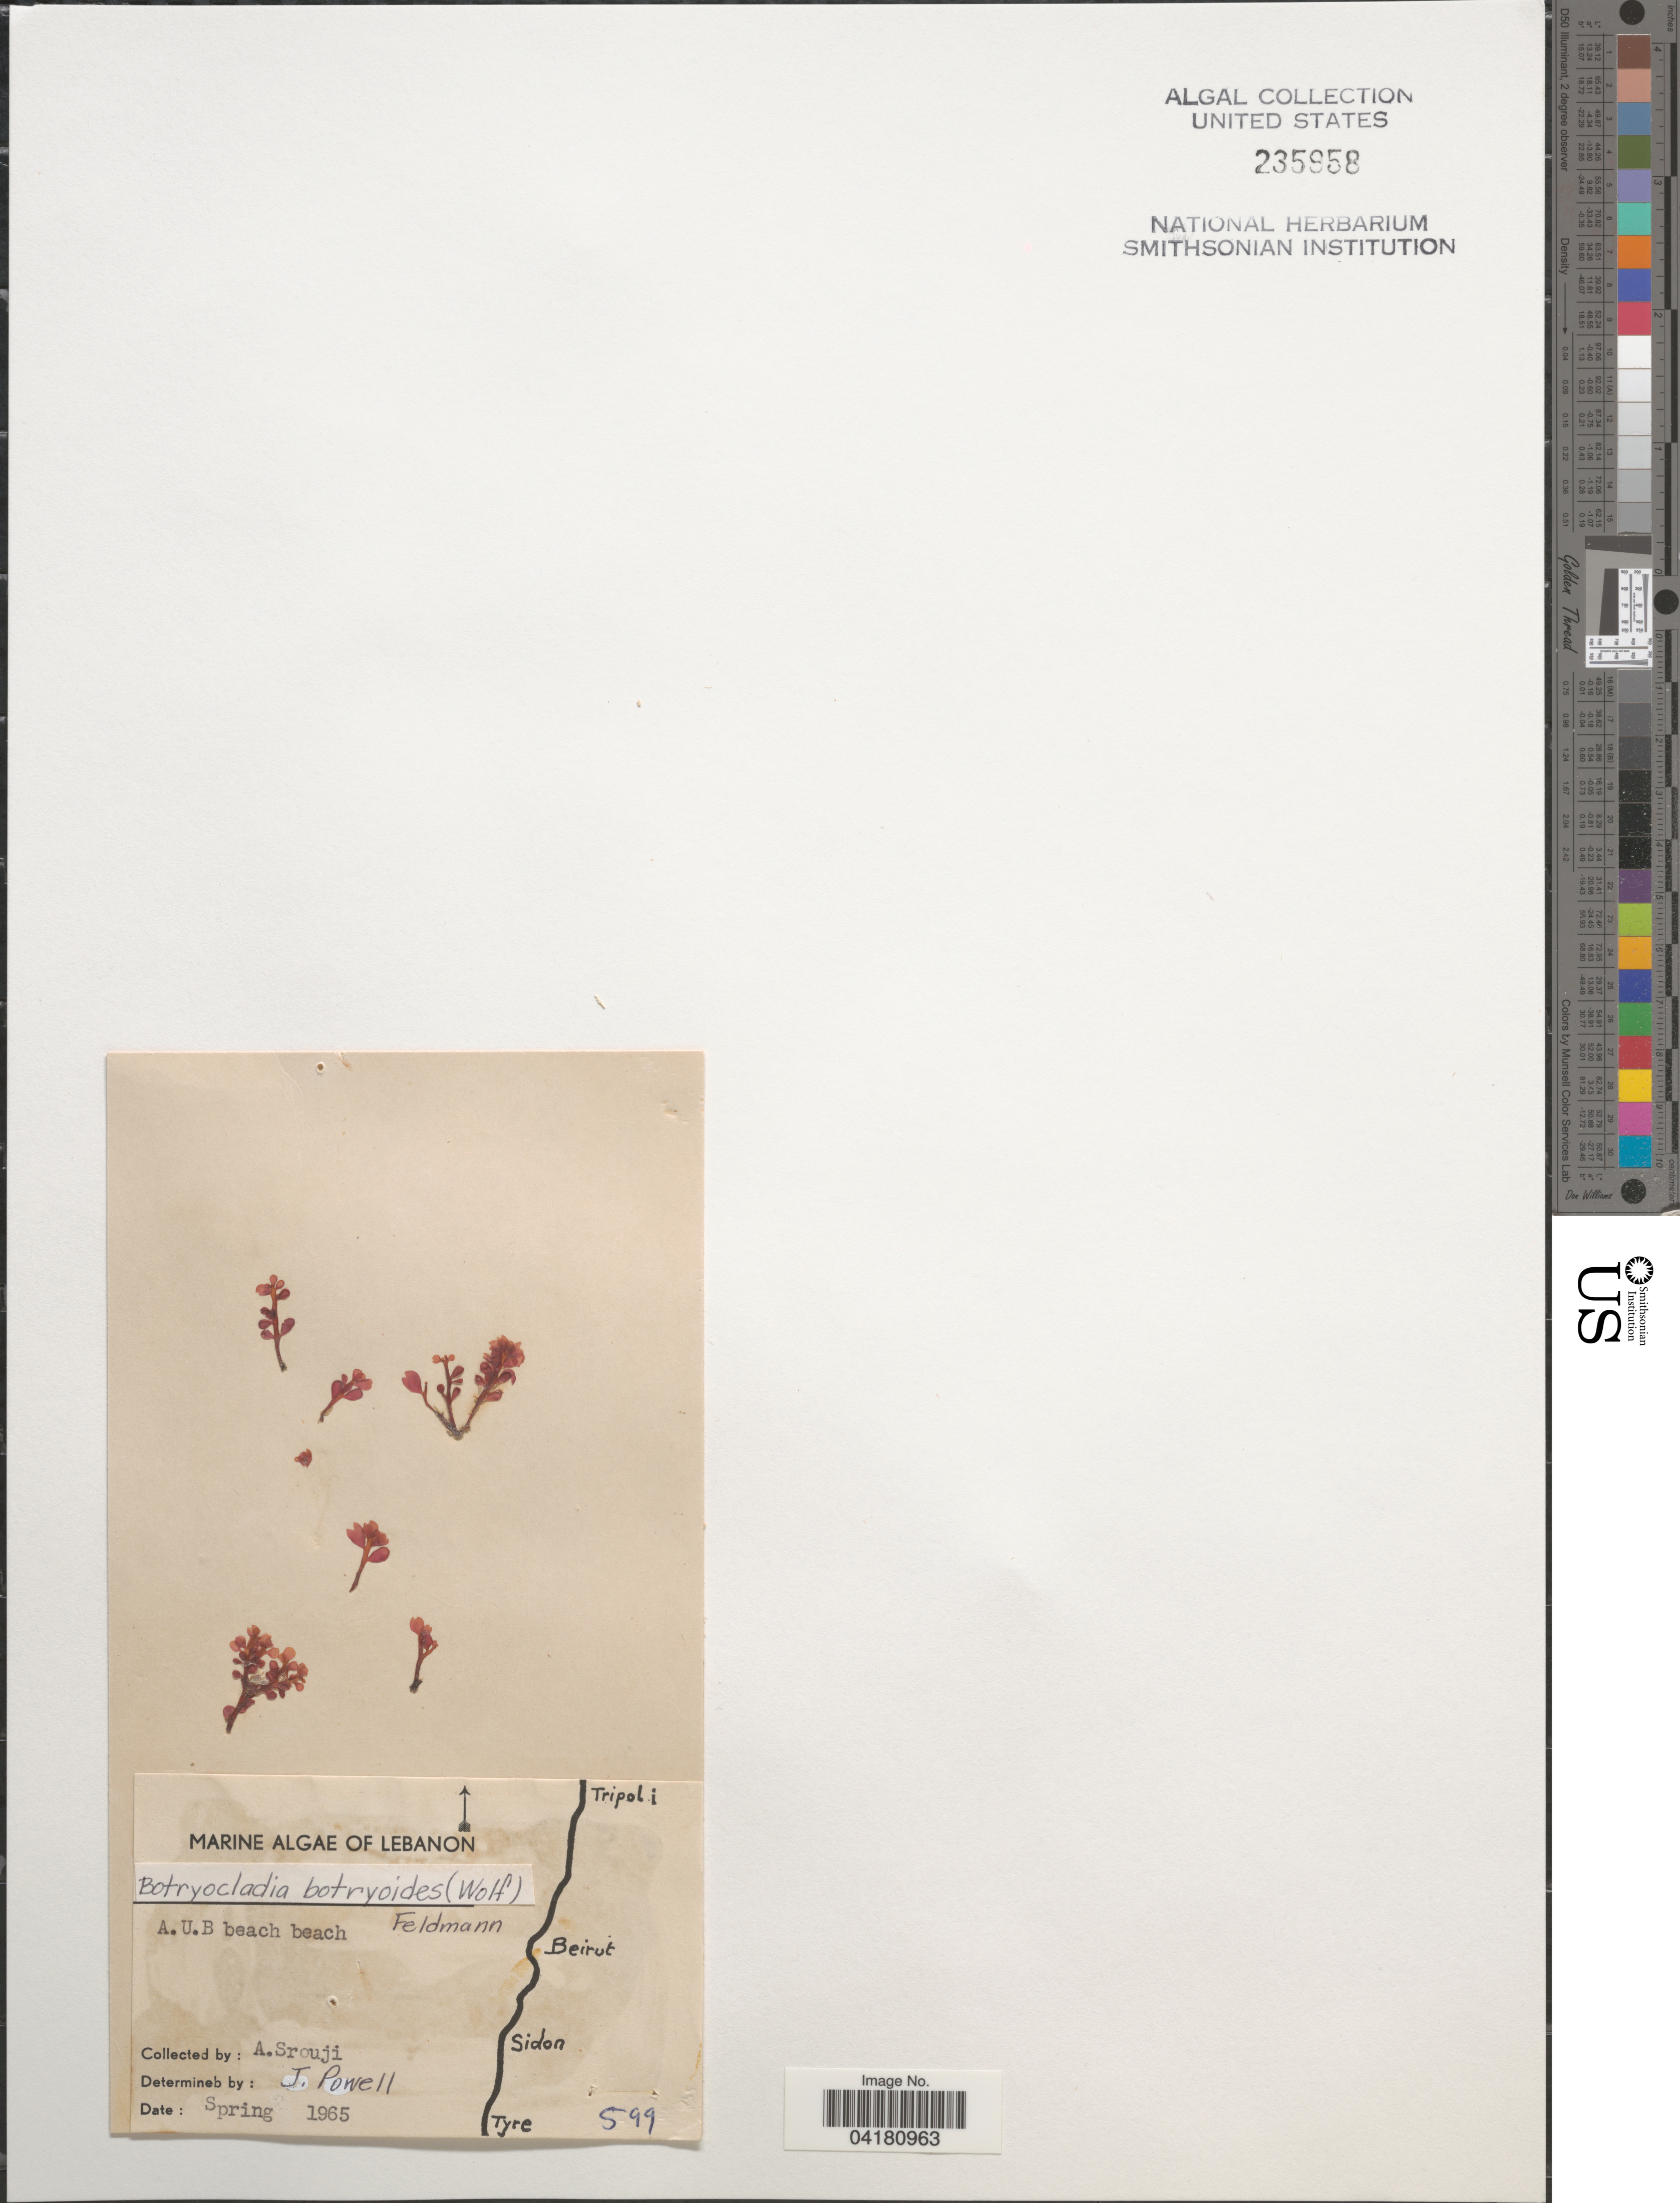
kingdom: Plantae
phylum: Rhodophyta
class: Florideophyceae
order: Rhodymeniales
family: Rhodymeniaceae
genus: Botryocladia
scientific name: Botryocladia botryoides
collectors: A. Srouji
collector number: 599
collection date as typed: Spring 1965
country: Lebanon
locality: A.U.B. beach beach.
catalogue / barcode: US 235958